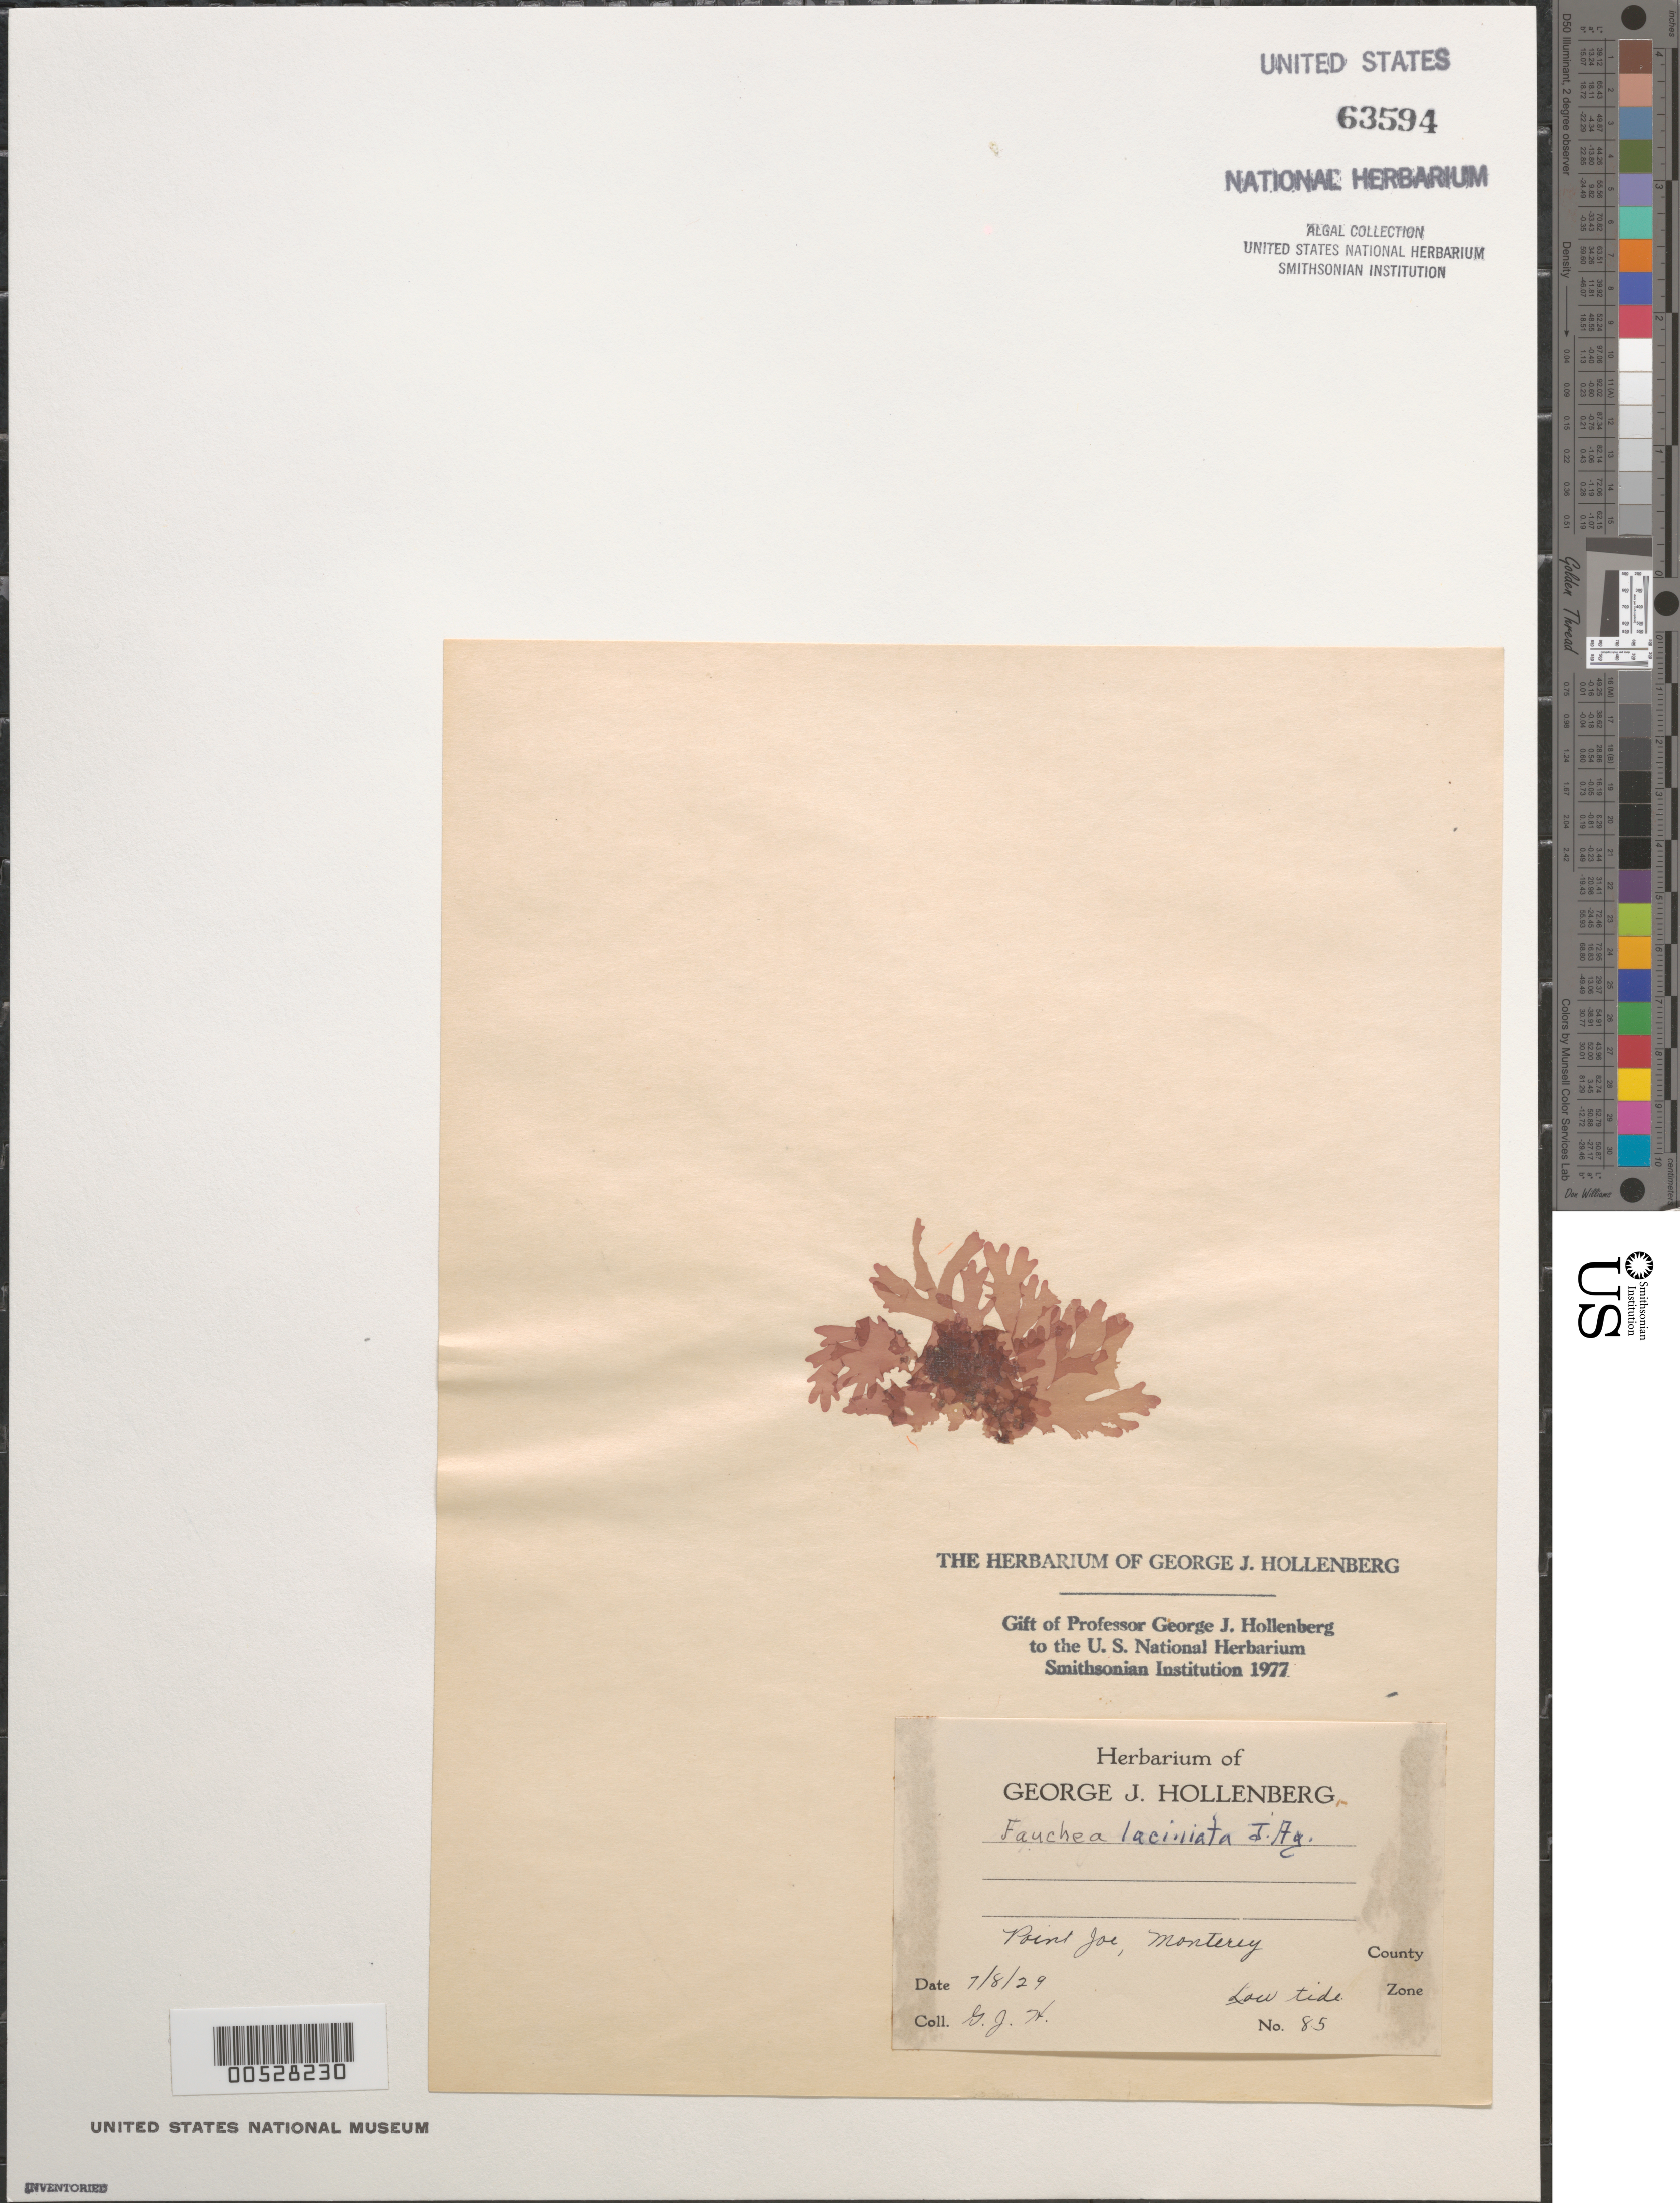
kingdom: Plantae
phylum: Rhodophyta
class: Florideophyceae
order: Rhodymeniales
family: Faucheaceae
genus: Gloiocladia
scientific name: Gloiocladia laciniata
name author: (J. Agardh) Rodríguez-Prieto & N. Sánchez in Rodríguez-Prieto et al.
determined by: Algae name updating Project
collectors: G. Hollenberg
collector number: GJH 85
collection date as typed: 08 Jul 1929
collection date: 1929-07-08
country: United States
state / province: California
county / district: Monterey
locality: Point Joe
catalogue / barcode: US 63594